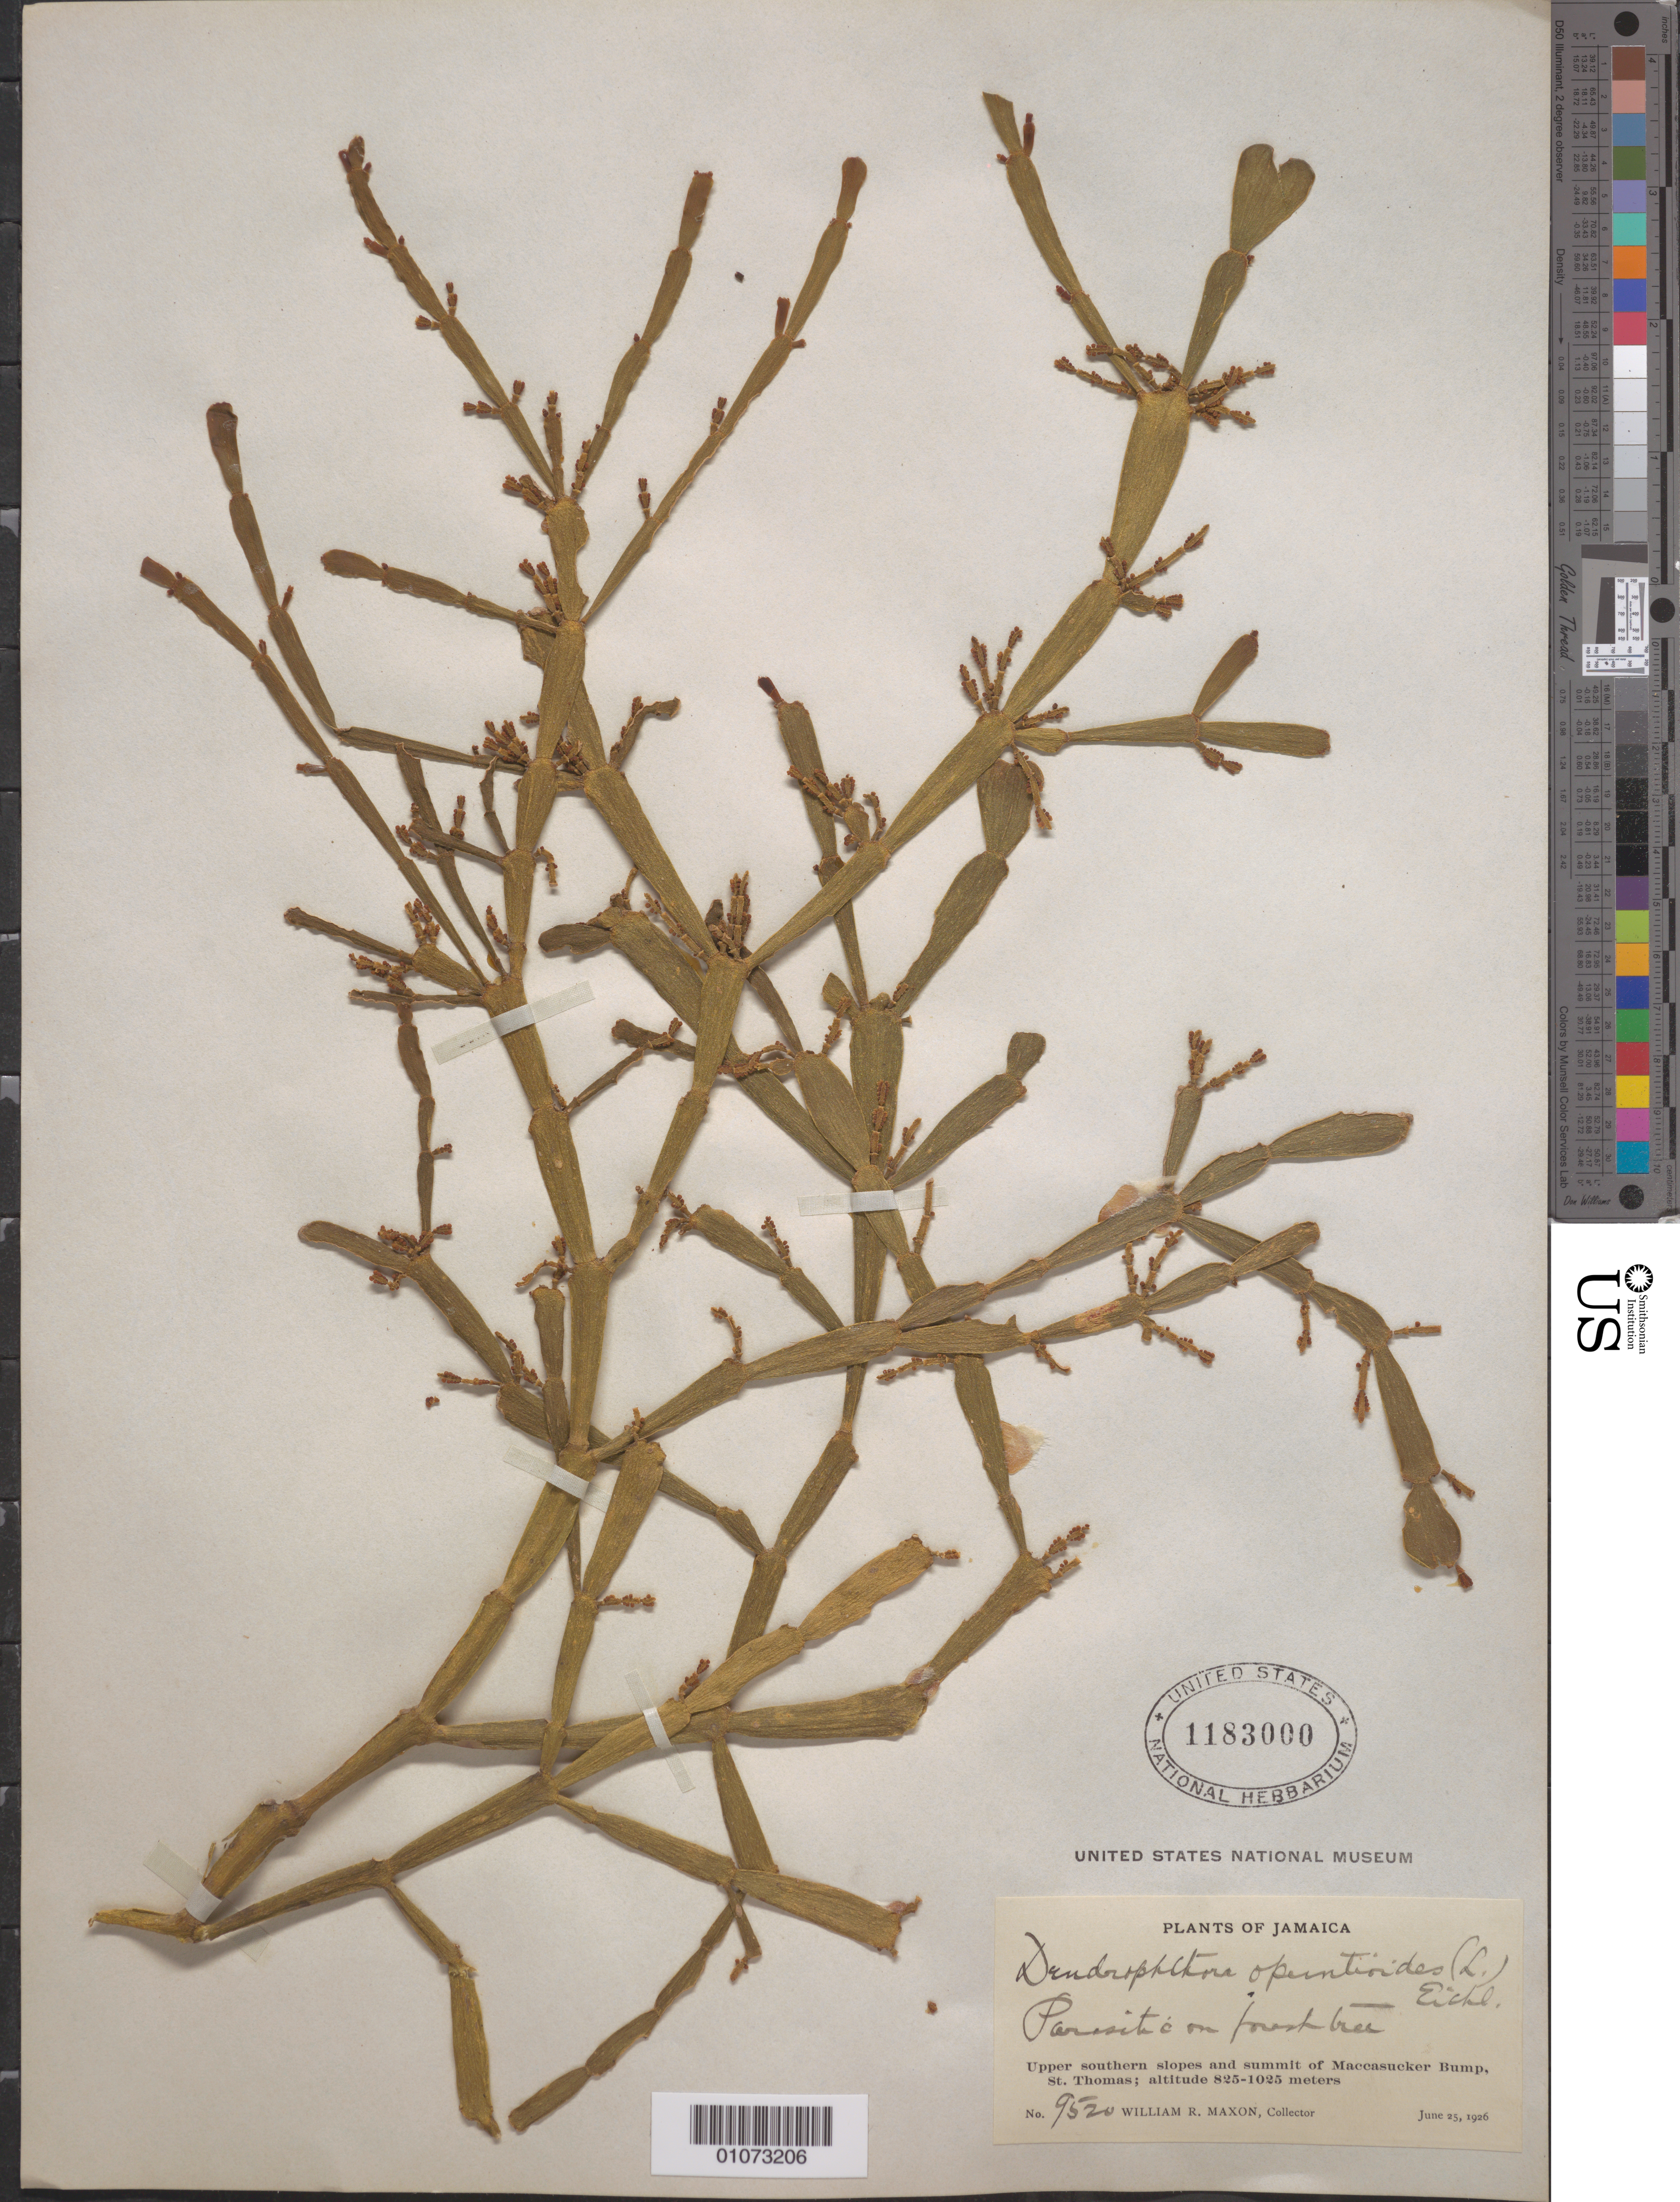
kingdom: Plantae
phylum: Tracheophyta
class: Magnoliopsida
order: Santalales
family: Viscaceae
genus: Dendrophthora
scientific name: Dendrophthora opuntioides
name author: (L.) Eichler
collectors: W. R. Maxon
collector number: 9520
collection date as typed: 25 Jun 1926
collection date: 1926-06-25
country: Jamaica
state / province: Saint Thomas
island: Jamaica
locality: Upper southern slopes and summit of Maccasucker Bump, St. Thomas.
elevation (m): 825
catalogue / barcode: US 1183000